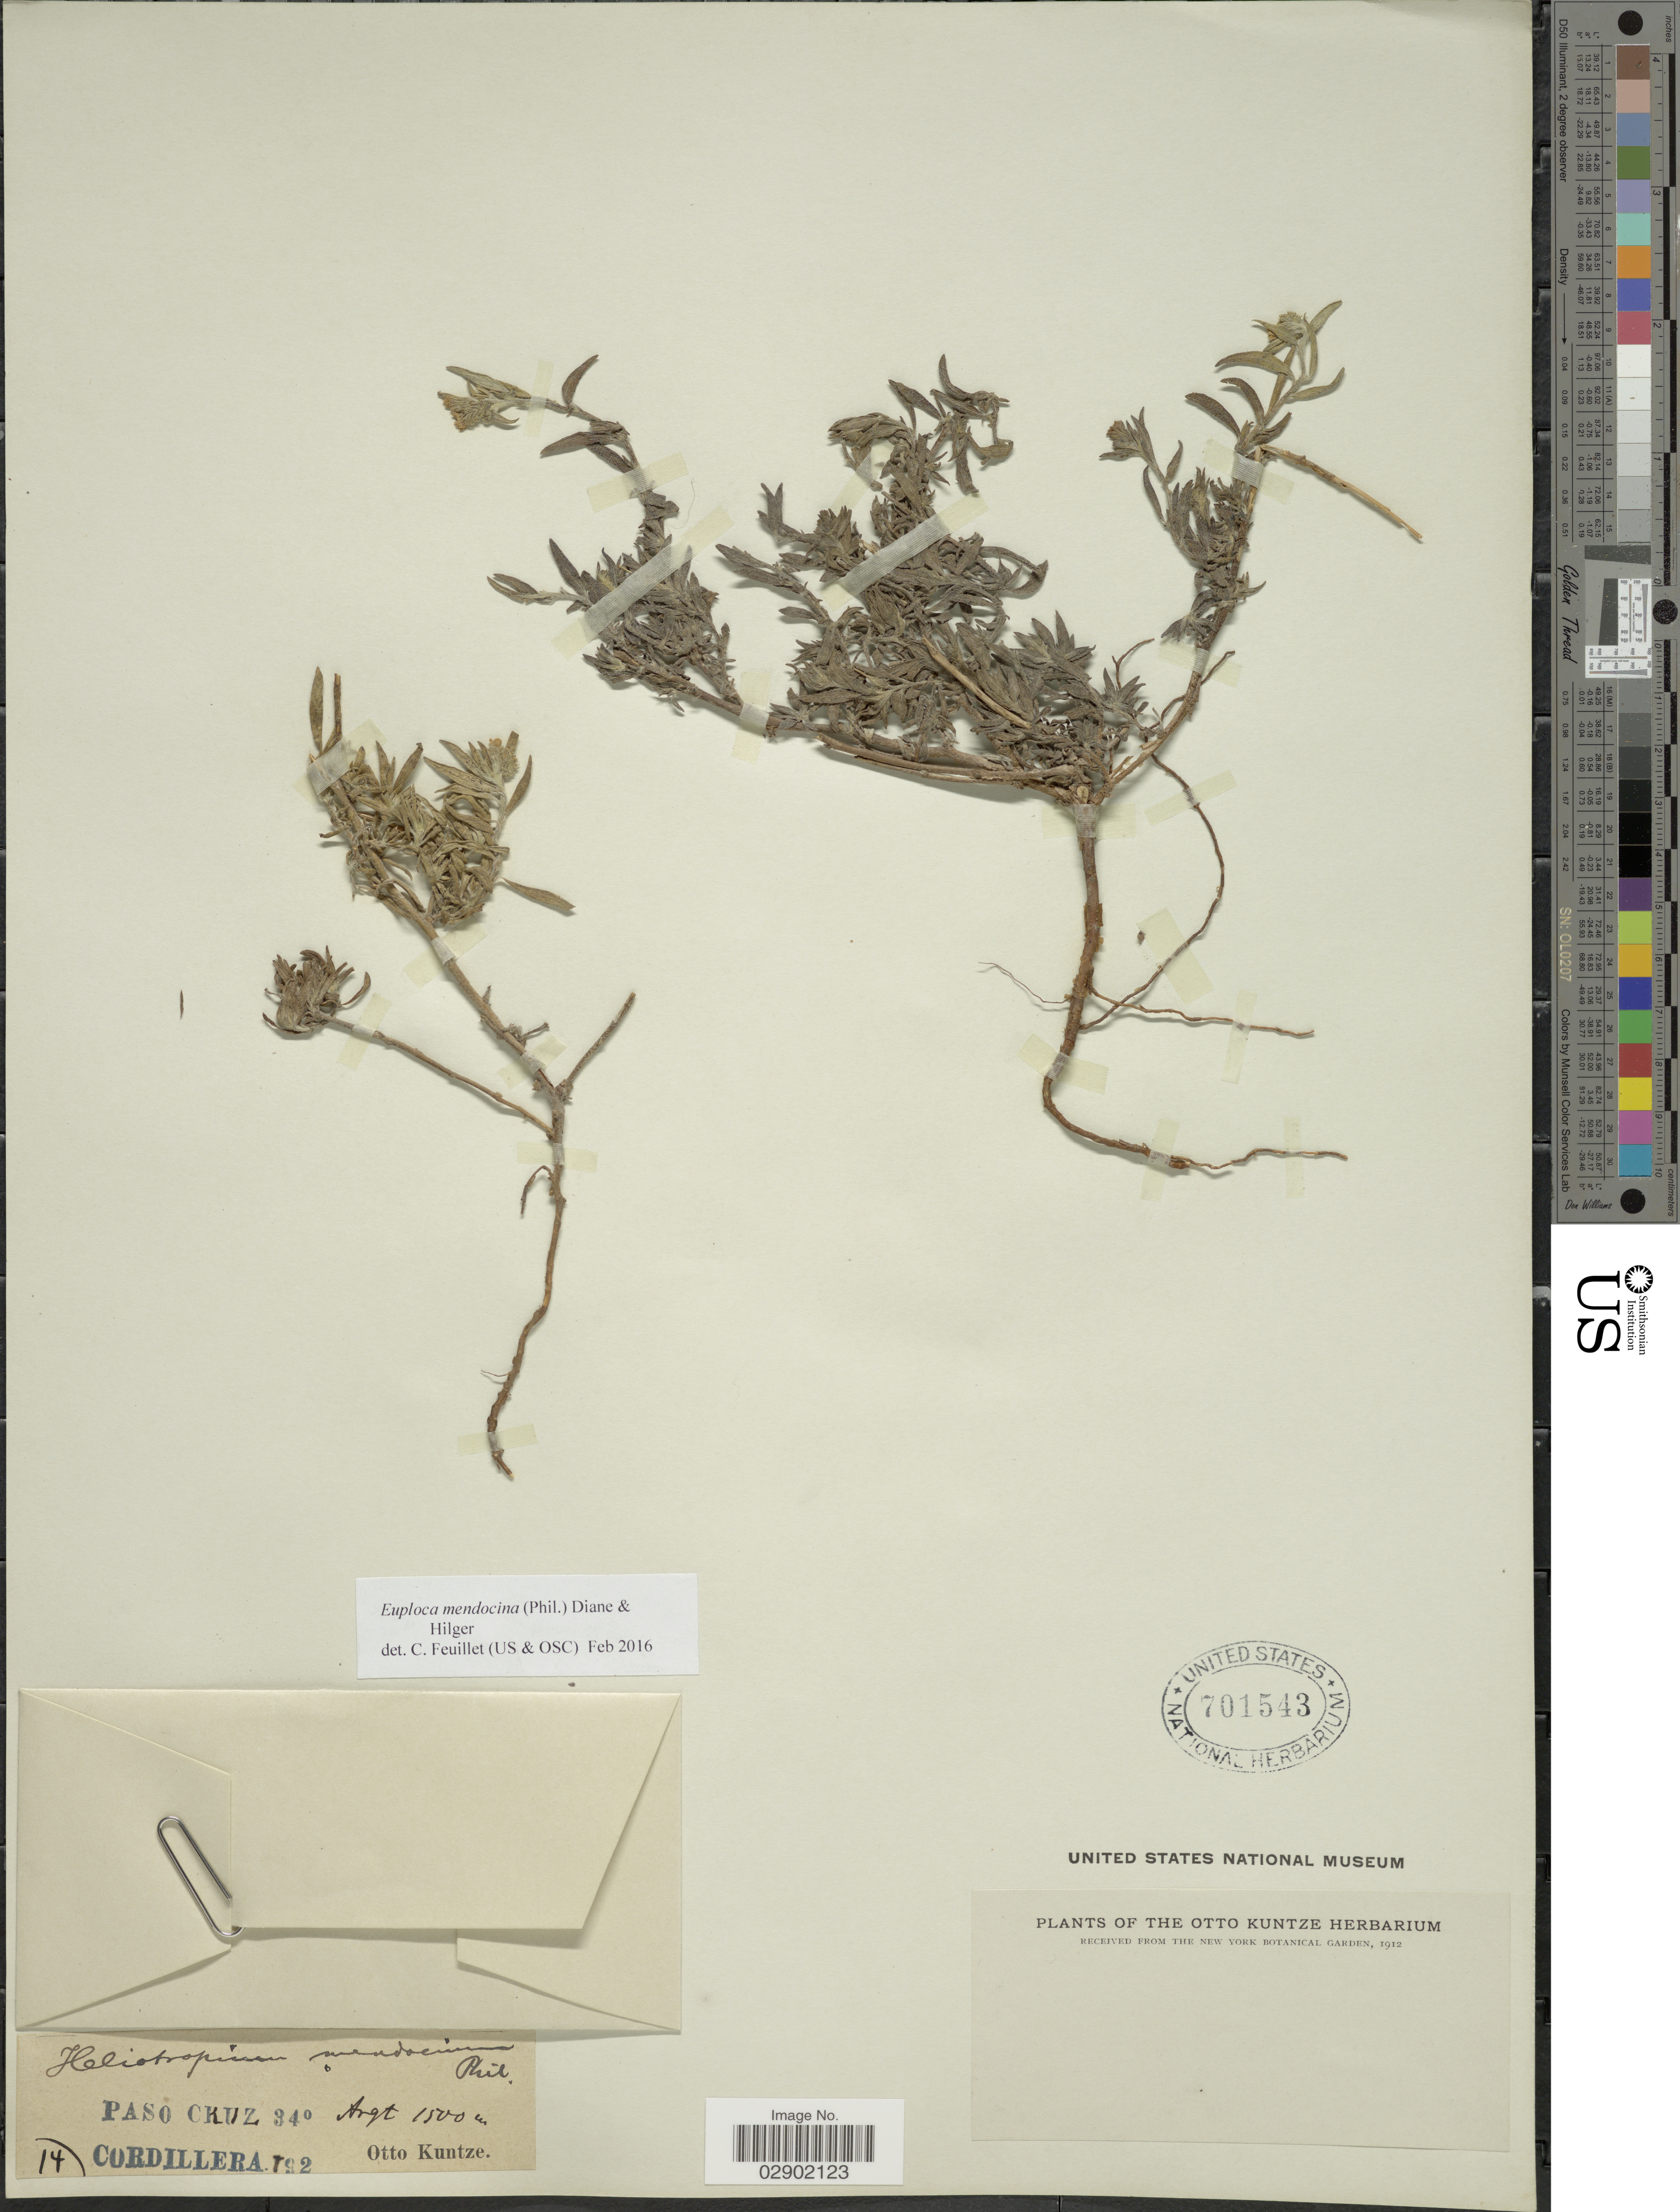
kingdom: Plantae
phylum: Tracheophyta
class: Magnoliopsida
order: Boraginales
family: Heliotropiaceae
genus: Euploca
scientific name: Euploca mendocina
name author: (Phil.) Diane & Hilger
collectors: C.E.O. Kuntze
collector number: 14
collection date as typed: Transcribed d/m/y: /1/92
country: Argentina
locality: Paso Cruz. Cordillera.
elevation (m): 1500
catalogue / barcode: US 701543